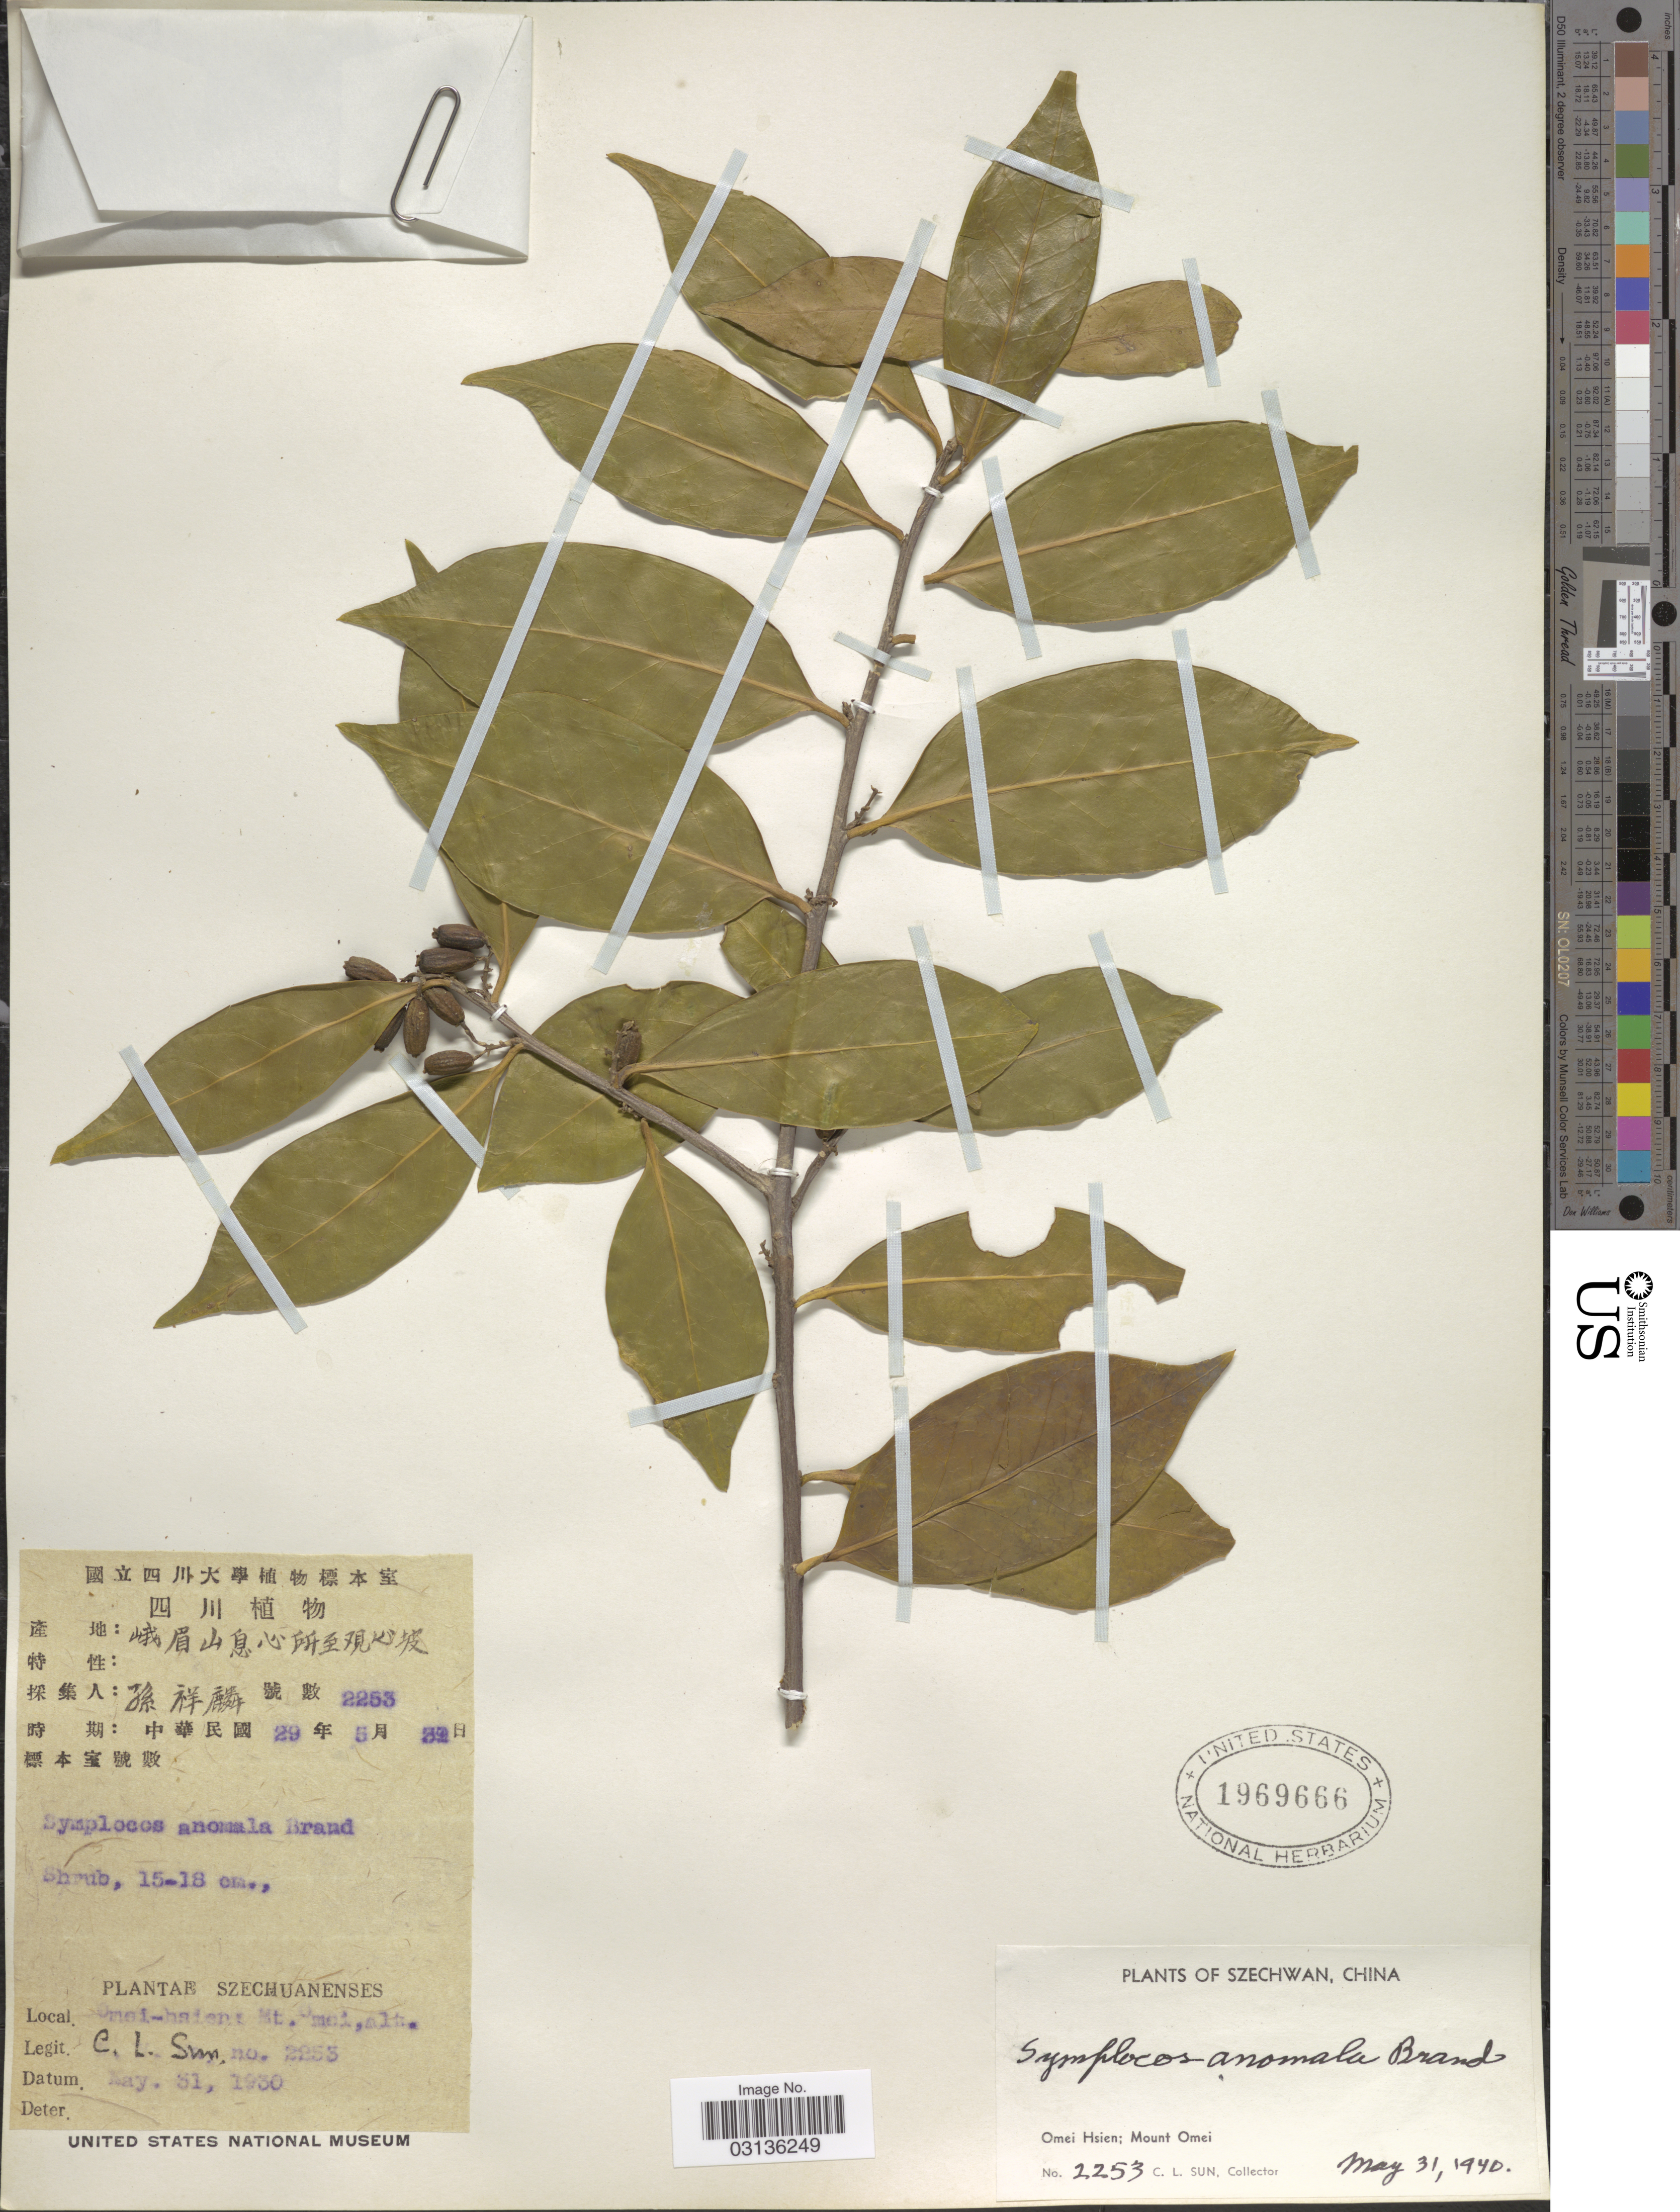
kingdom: Plantae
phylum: Tracheophyta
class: Magnoliopsida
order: Ericales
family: Symplocaceae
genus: Symplocos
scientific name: Symplocos anomala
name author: Brand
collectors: C. Sun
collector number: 2253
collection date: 1940-05-31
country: China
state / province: Sichuan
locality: Szechwan. Omei Hsien: Mount Omei.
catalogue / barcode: US 1969666